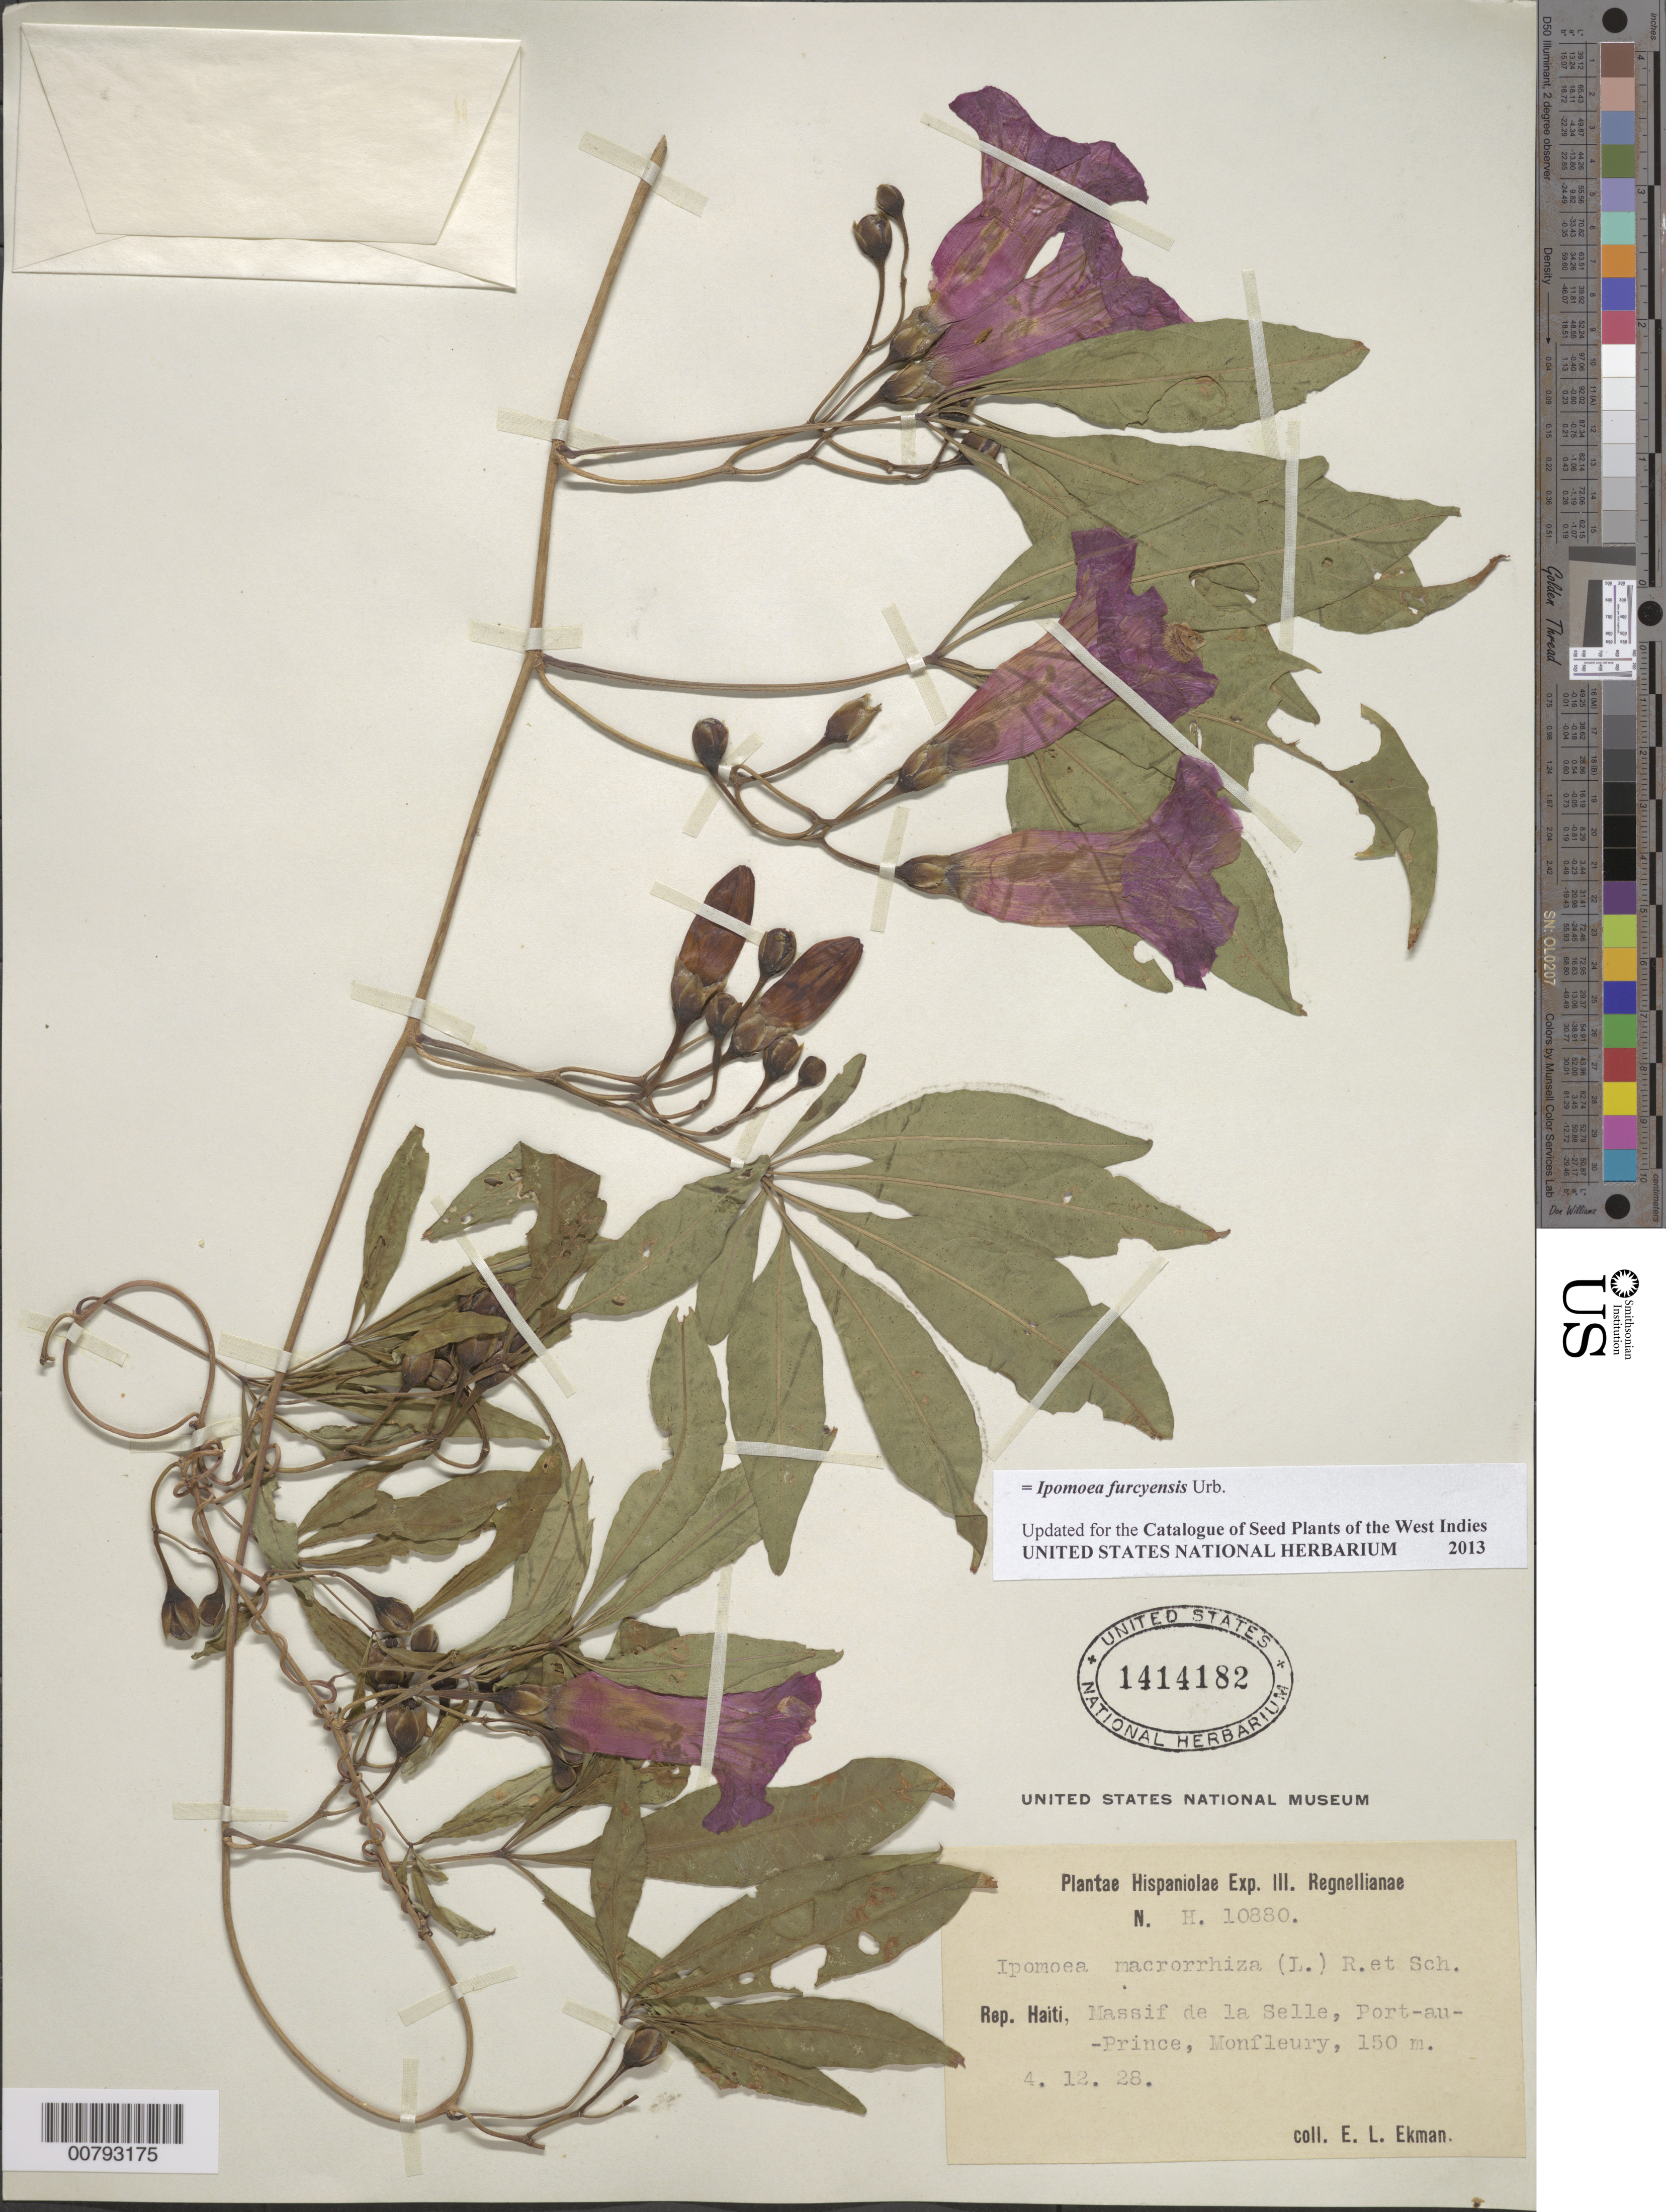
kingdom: Plantae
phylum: Tracheophyta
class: Magnoliopsida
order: Solanales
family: Convolvulaceae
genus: Ipomoea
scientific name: Ipomoea furcyensis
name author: Urb.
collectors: E. L. Ekman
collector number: H 10880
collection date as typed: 04 Dec 1928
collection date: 1928-12-04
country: Haiti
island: Hispaniola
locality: Massif de la Selle, Port-au-Prince, Montfleury.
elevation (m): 150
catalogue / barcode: US 1414182